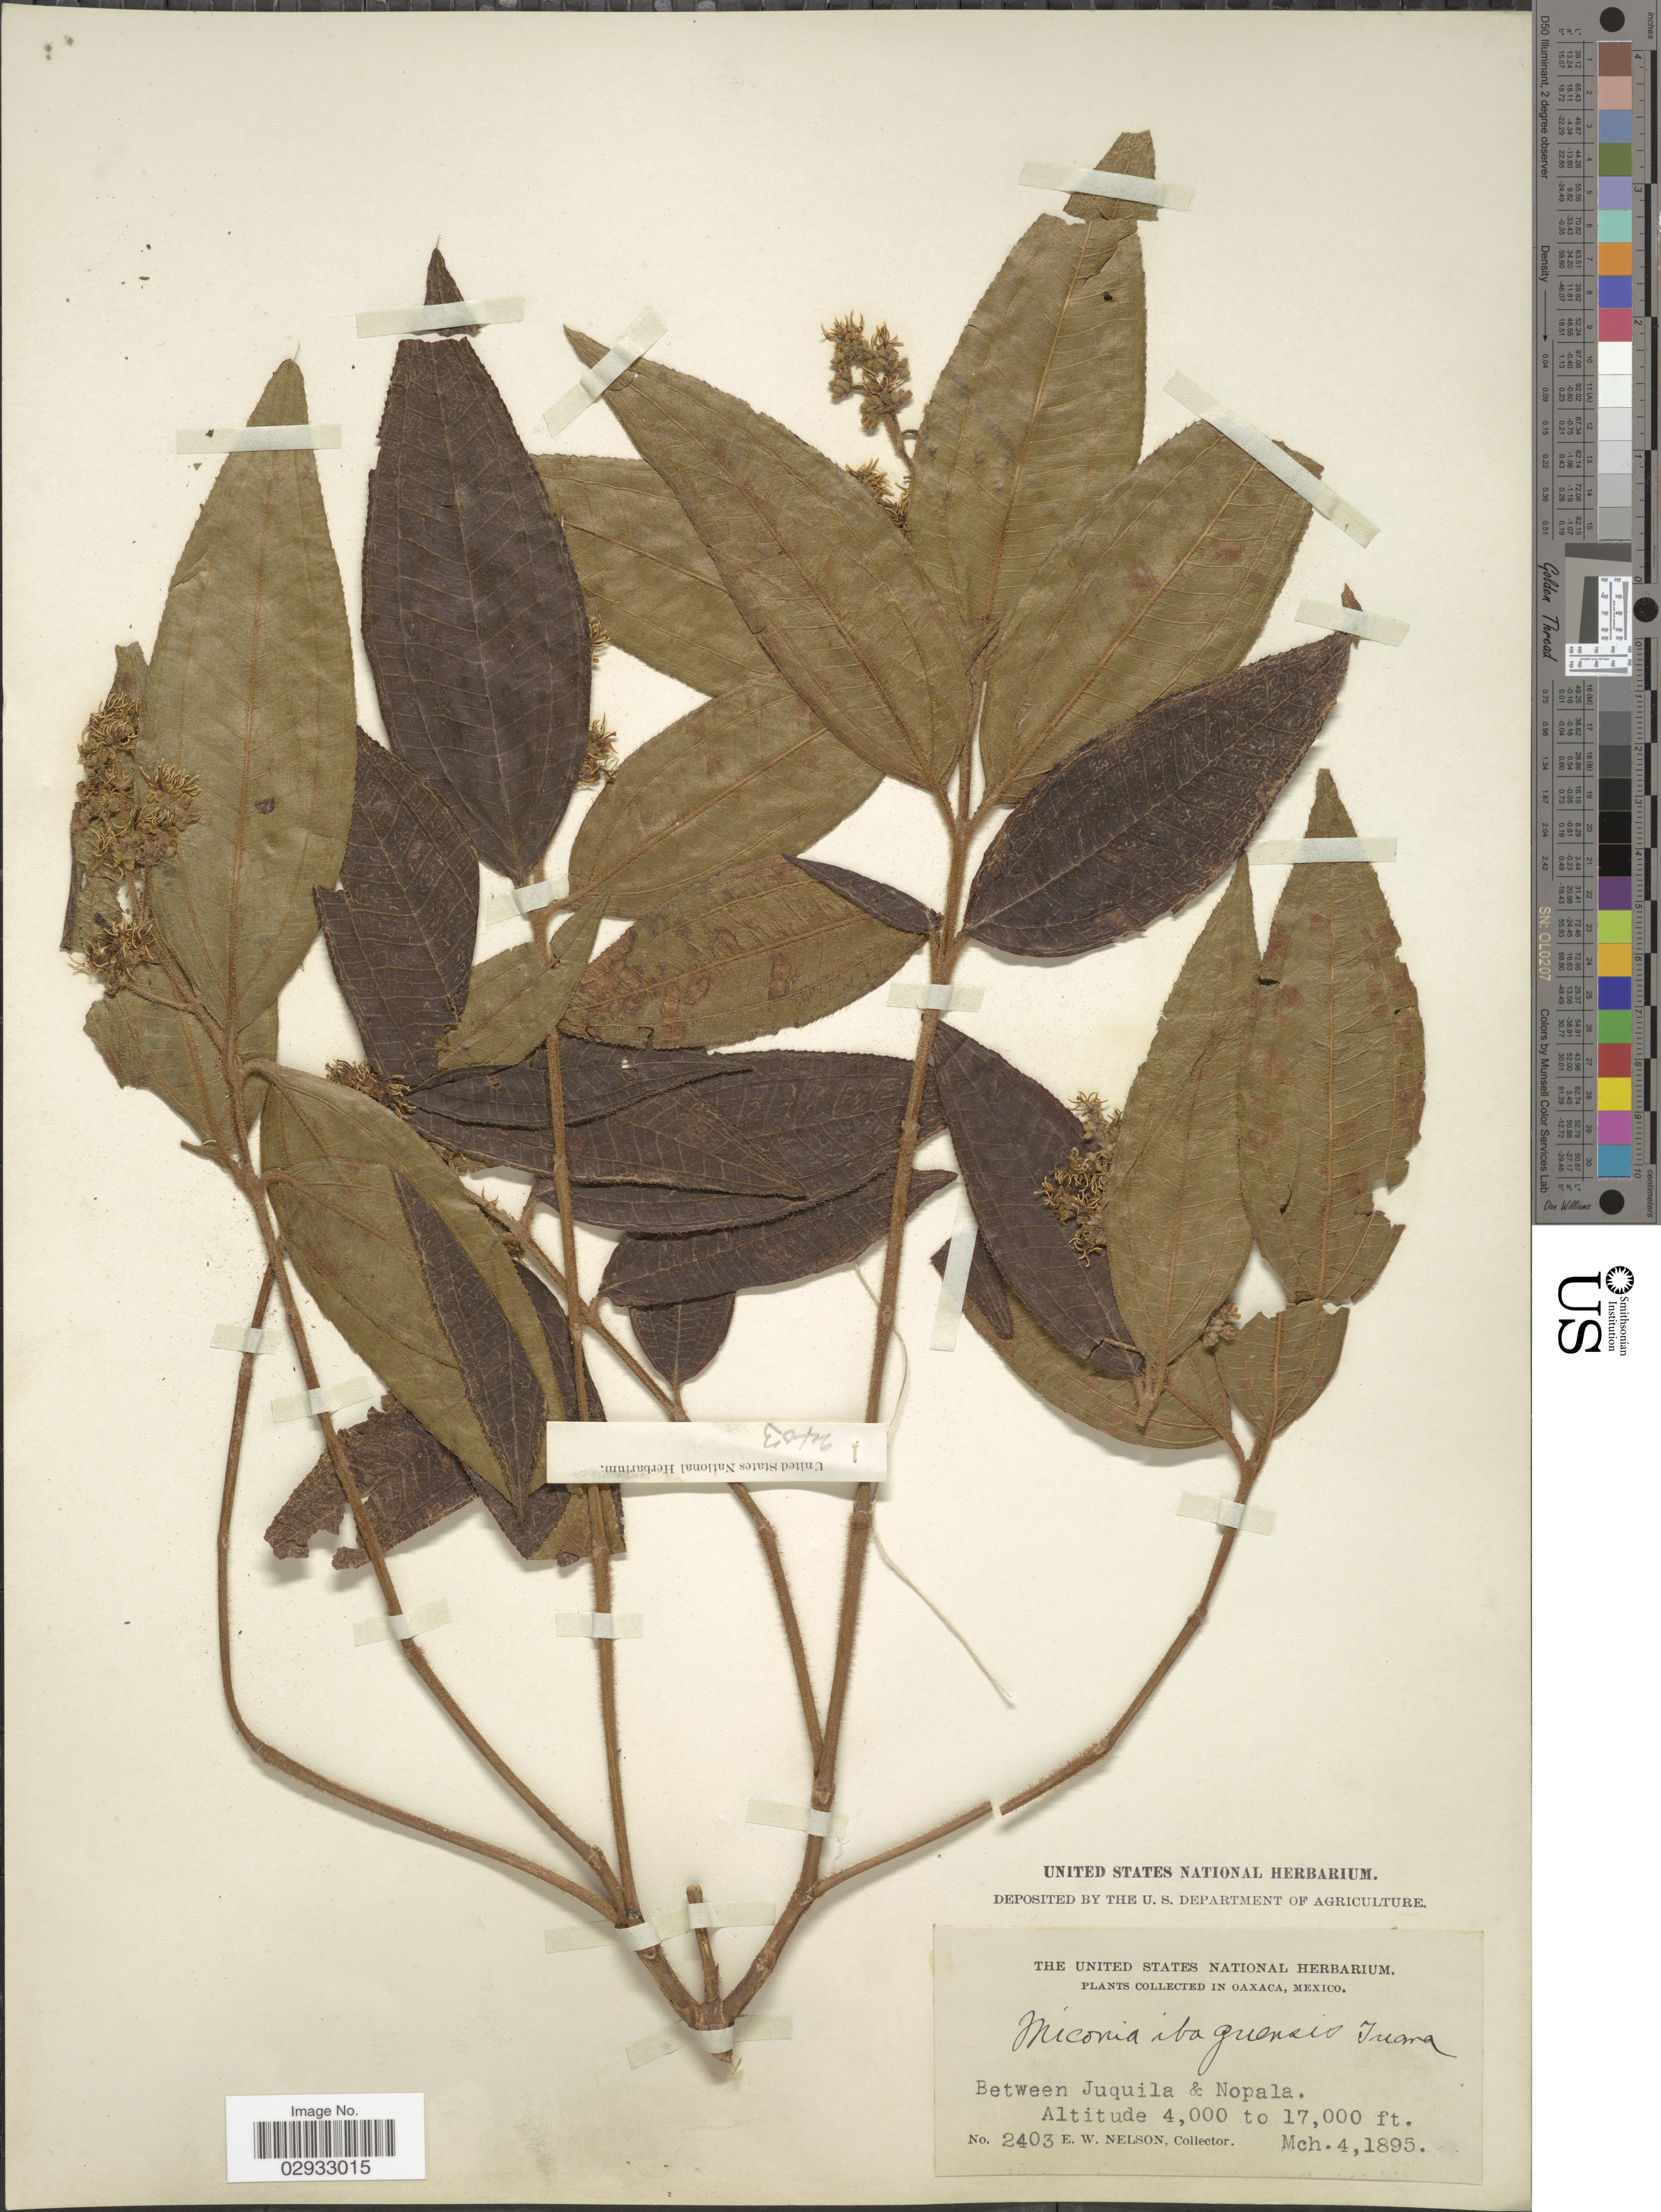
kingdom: Plantae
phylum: Tracheophyta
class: Magnoliopsida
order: Myrtales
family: Melastomataceae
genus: Miconia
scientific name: Miconia ibaguensis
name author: (Bonpl.) Triana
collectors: E. W. Nelson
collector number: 2403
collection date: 1895-03-04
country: Mexico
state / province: Oaxaca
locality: Between Juquila & Nopala.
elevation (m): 1219